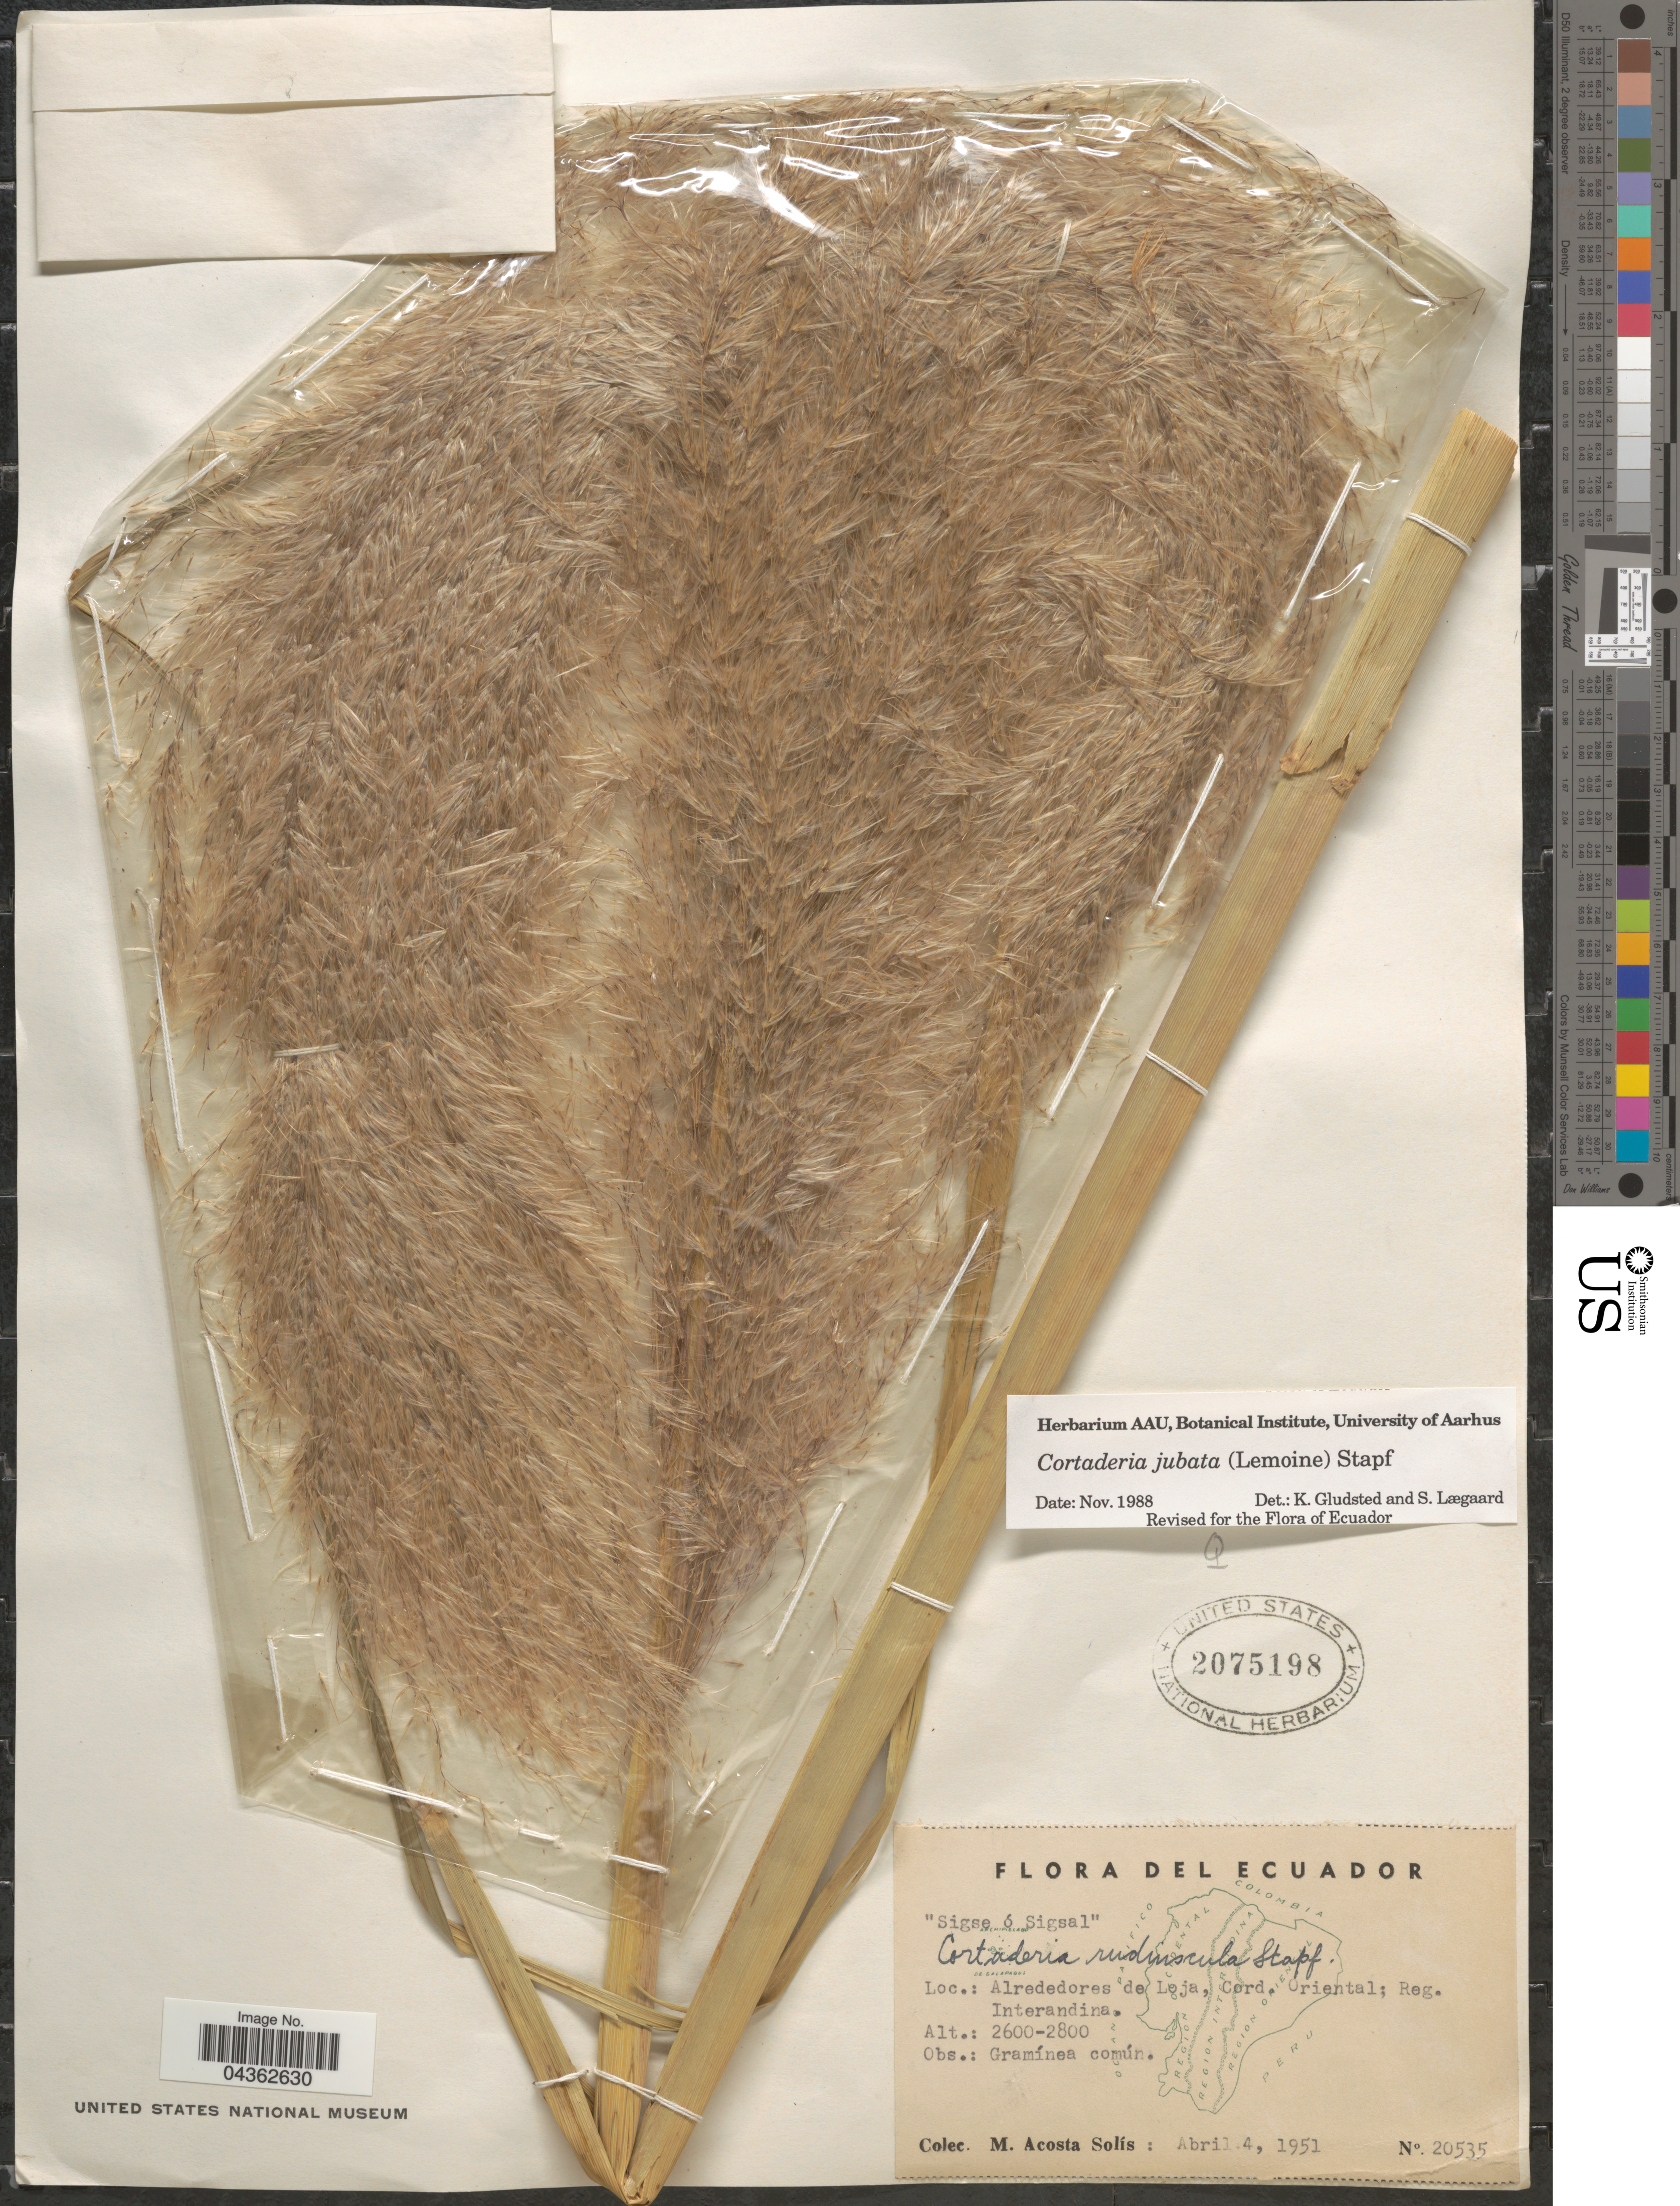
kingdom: Plantae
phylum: Tracheophyta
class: Liliopsida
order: Poales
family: Poaceae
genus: Cortaderia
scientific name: Cortaderia jubata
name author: (Lemoine) Stapf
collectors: M. Acosta Solis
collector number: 20535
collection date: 1951-04-04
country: Ecuador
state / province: Loja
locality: Alrededores de Loja, Cord. Oriental; Reg. Interandina.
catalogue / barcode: US 2075198